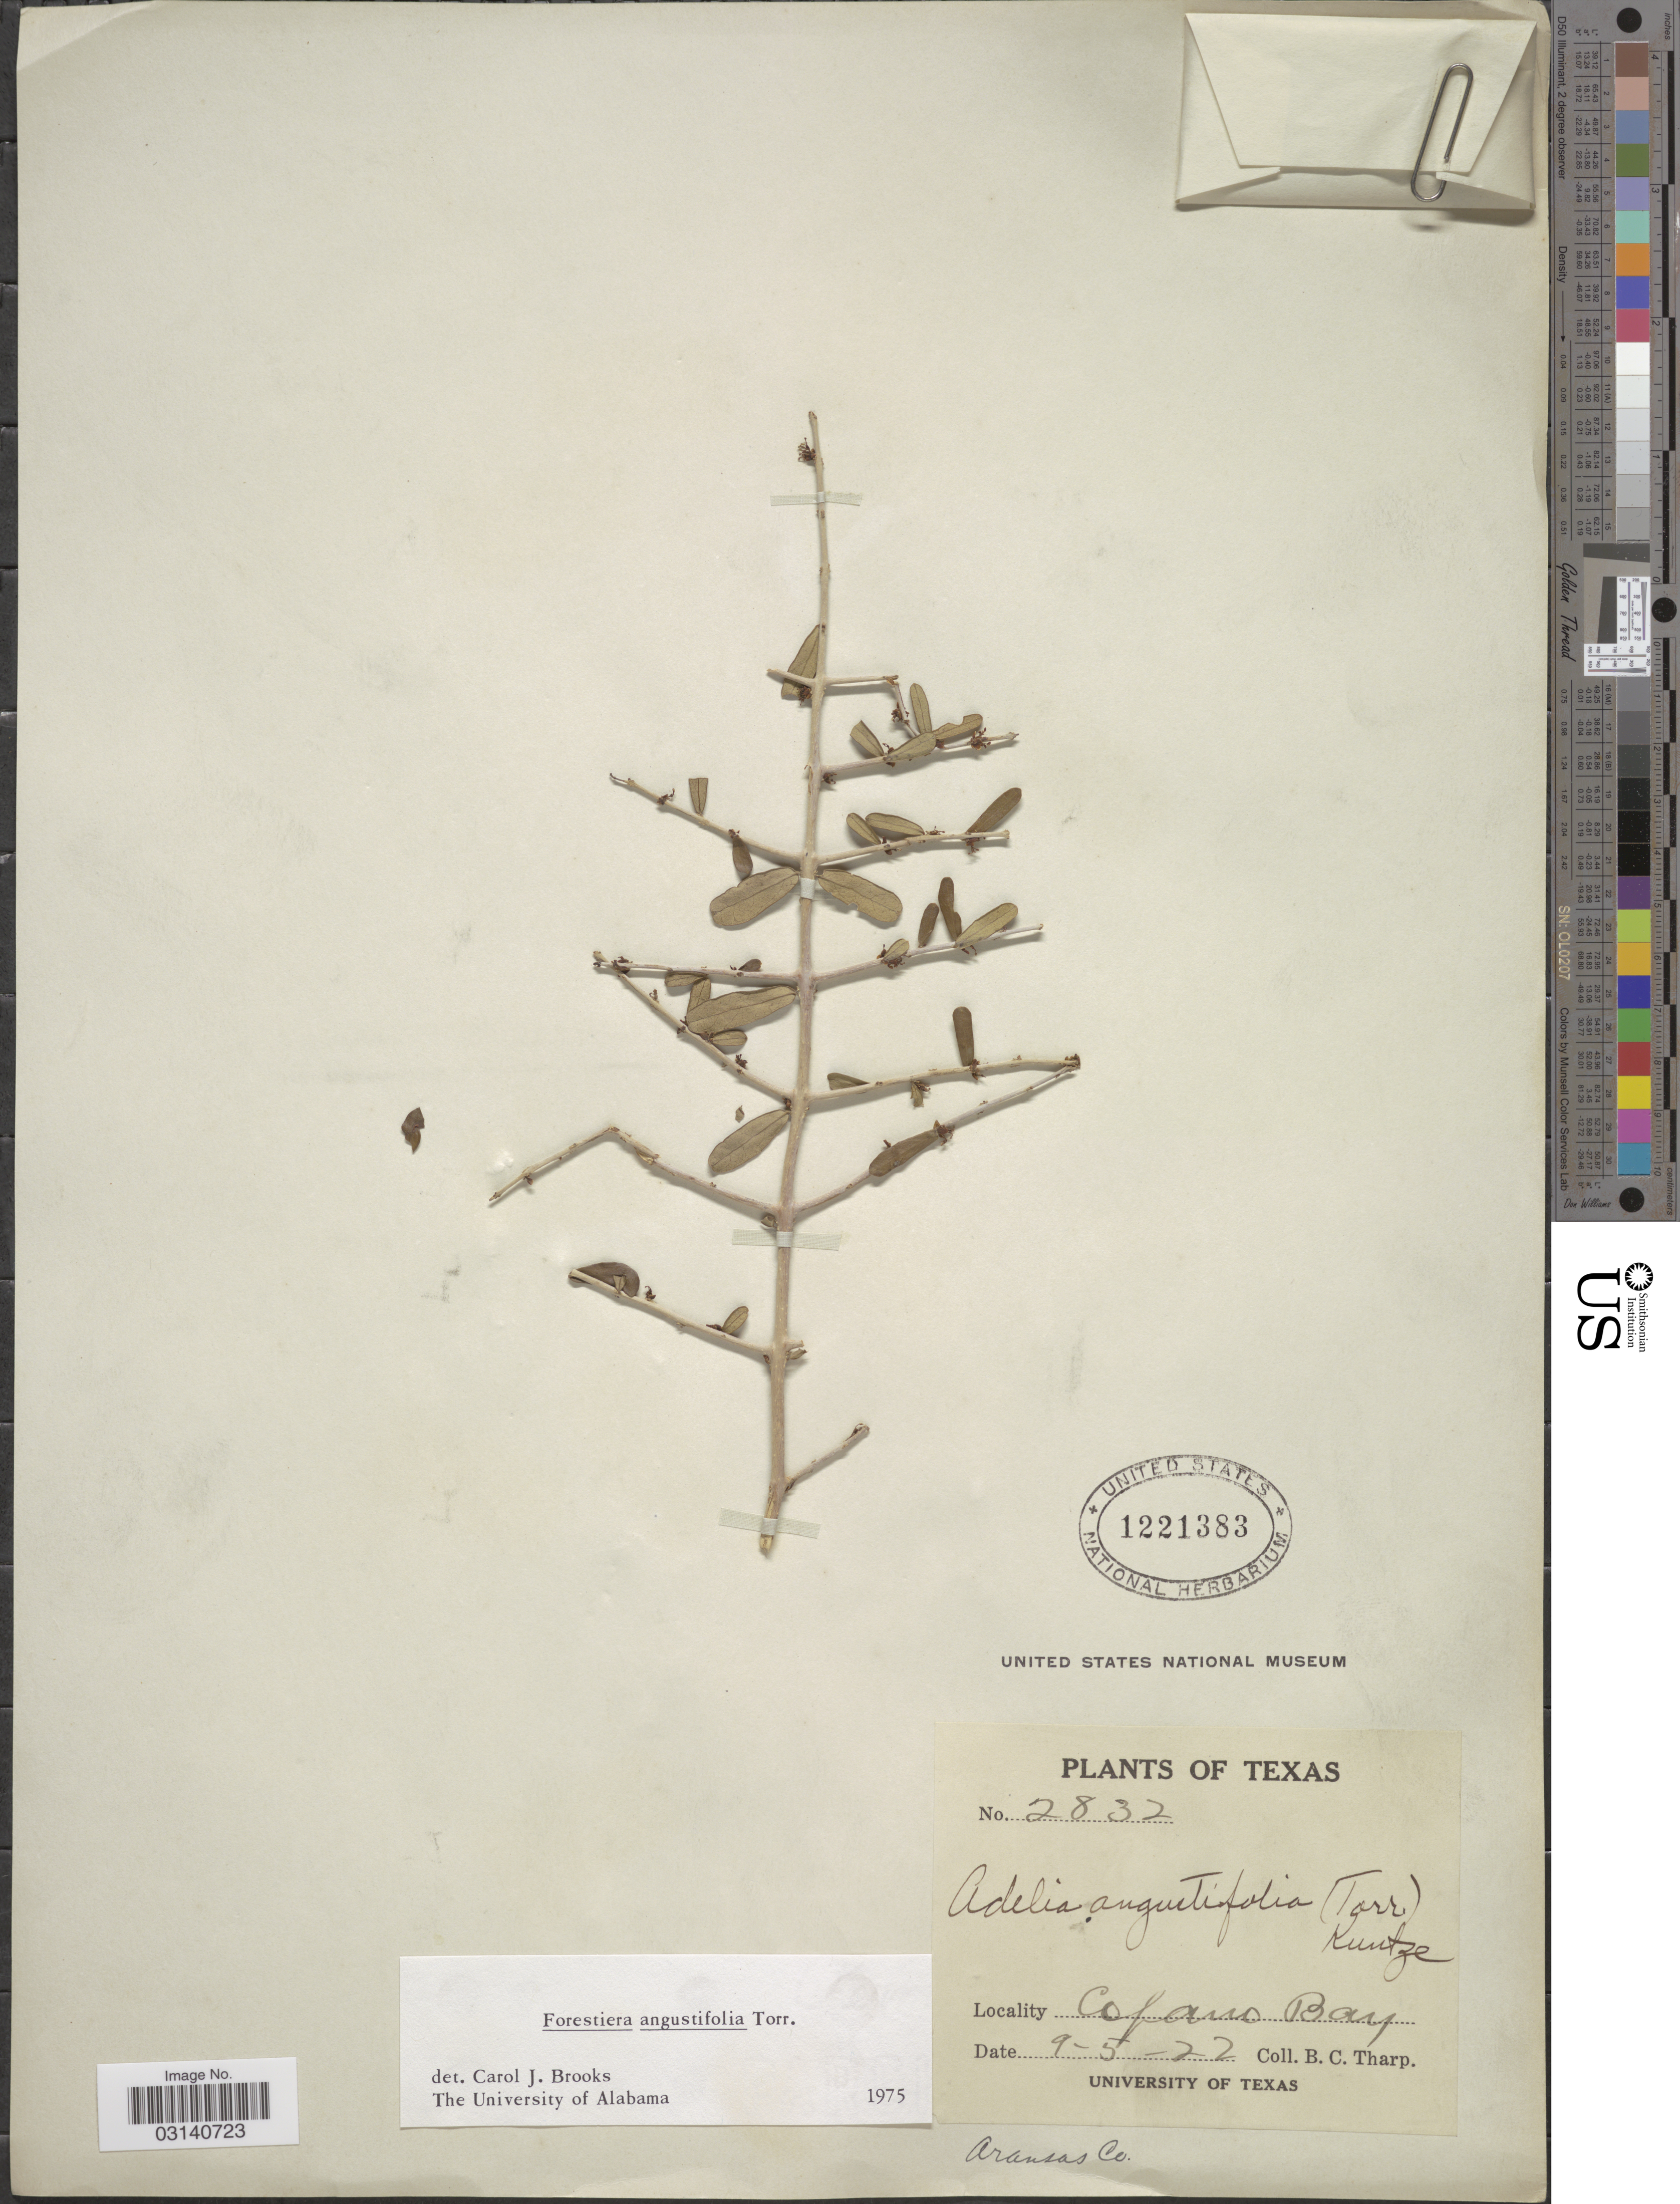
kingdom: Plantae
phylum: Tracheophyta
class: Magnoliopsida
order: Lamiales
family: Oleaceae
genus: Forestiera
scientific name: Forestiera angustifolia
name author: Torr.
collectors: B. C. Tharp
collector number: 2832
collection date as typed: Transcribed d/m/y: 5/9/22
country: United States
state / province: Texas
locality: Copano Bay, Aransas Co.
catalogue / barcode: US 1221383